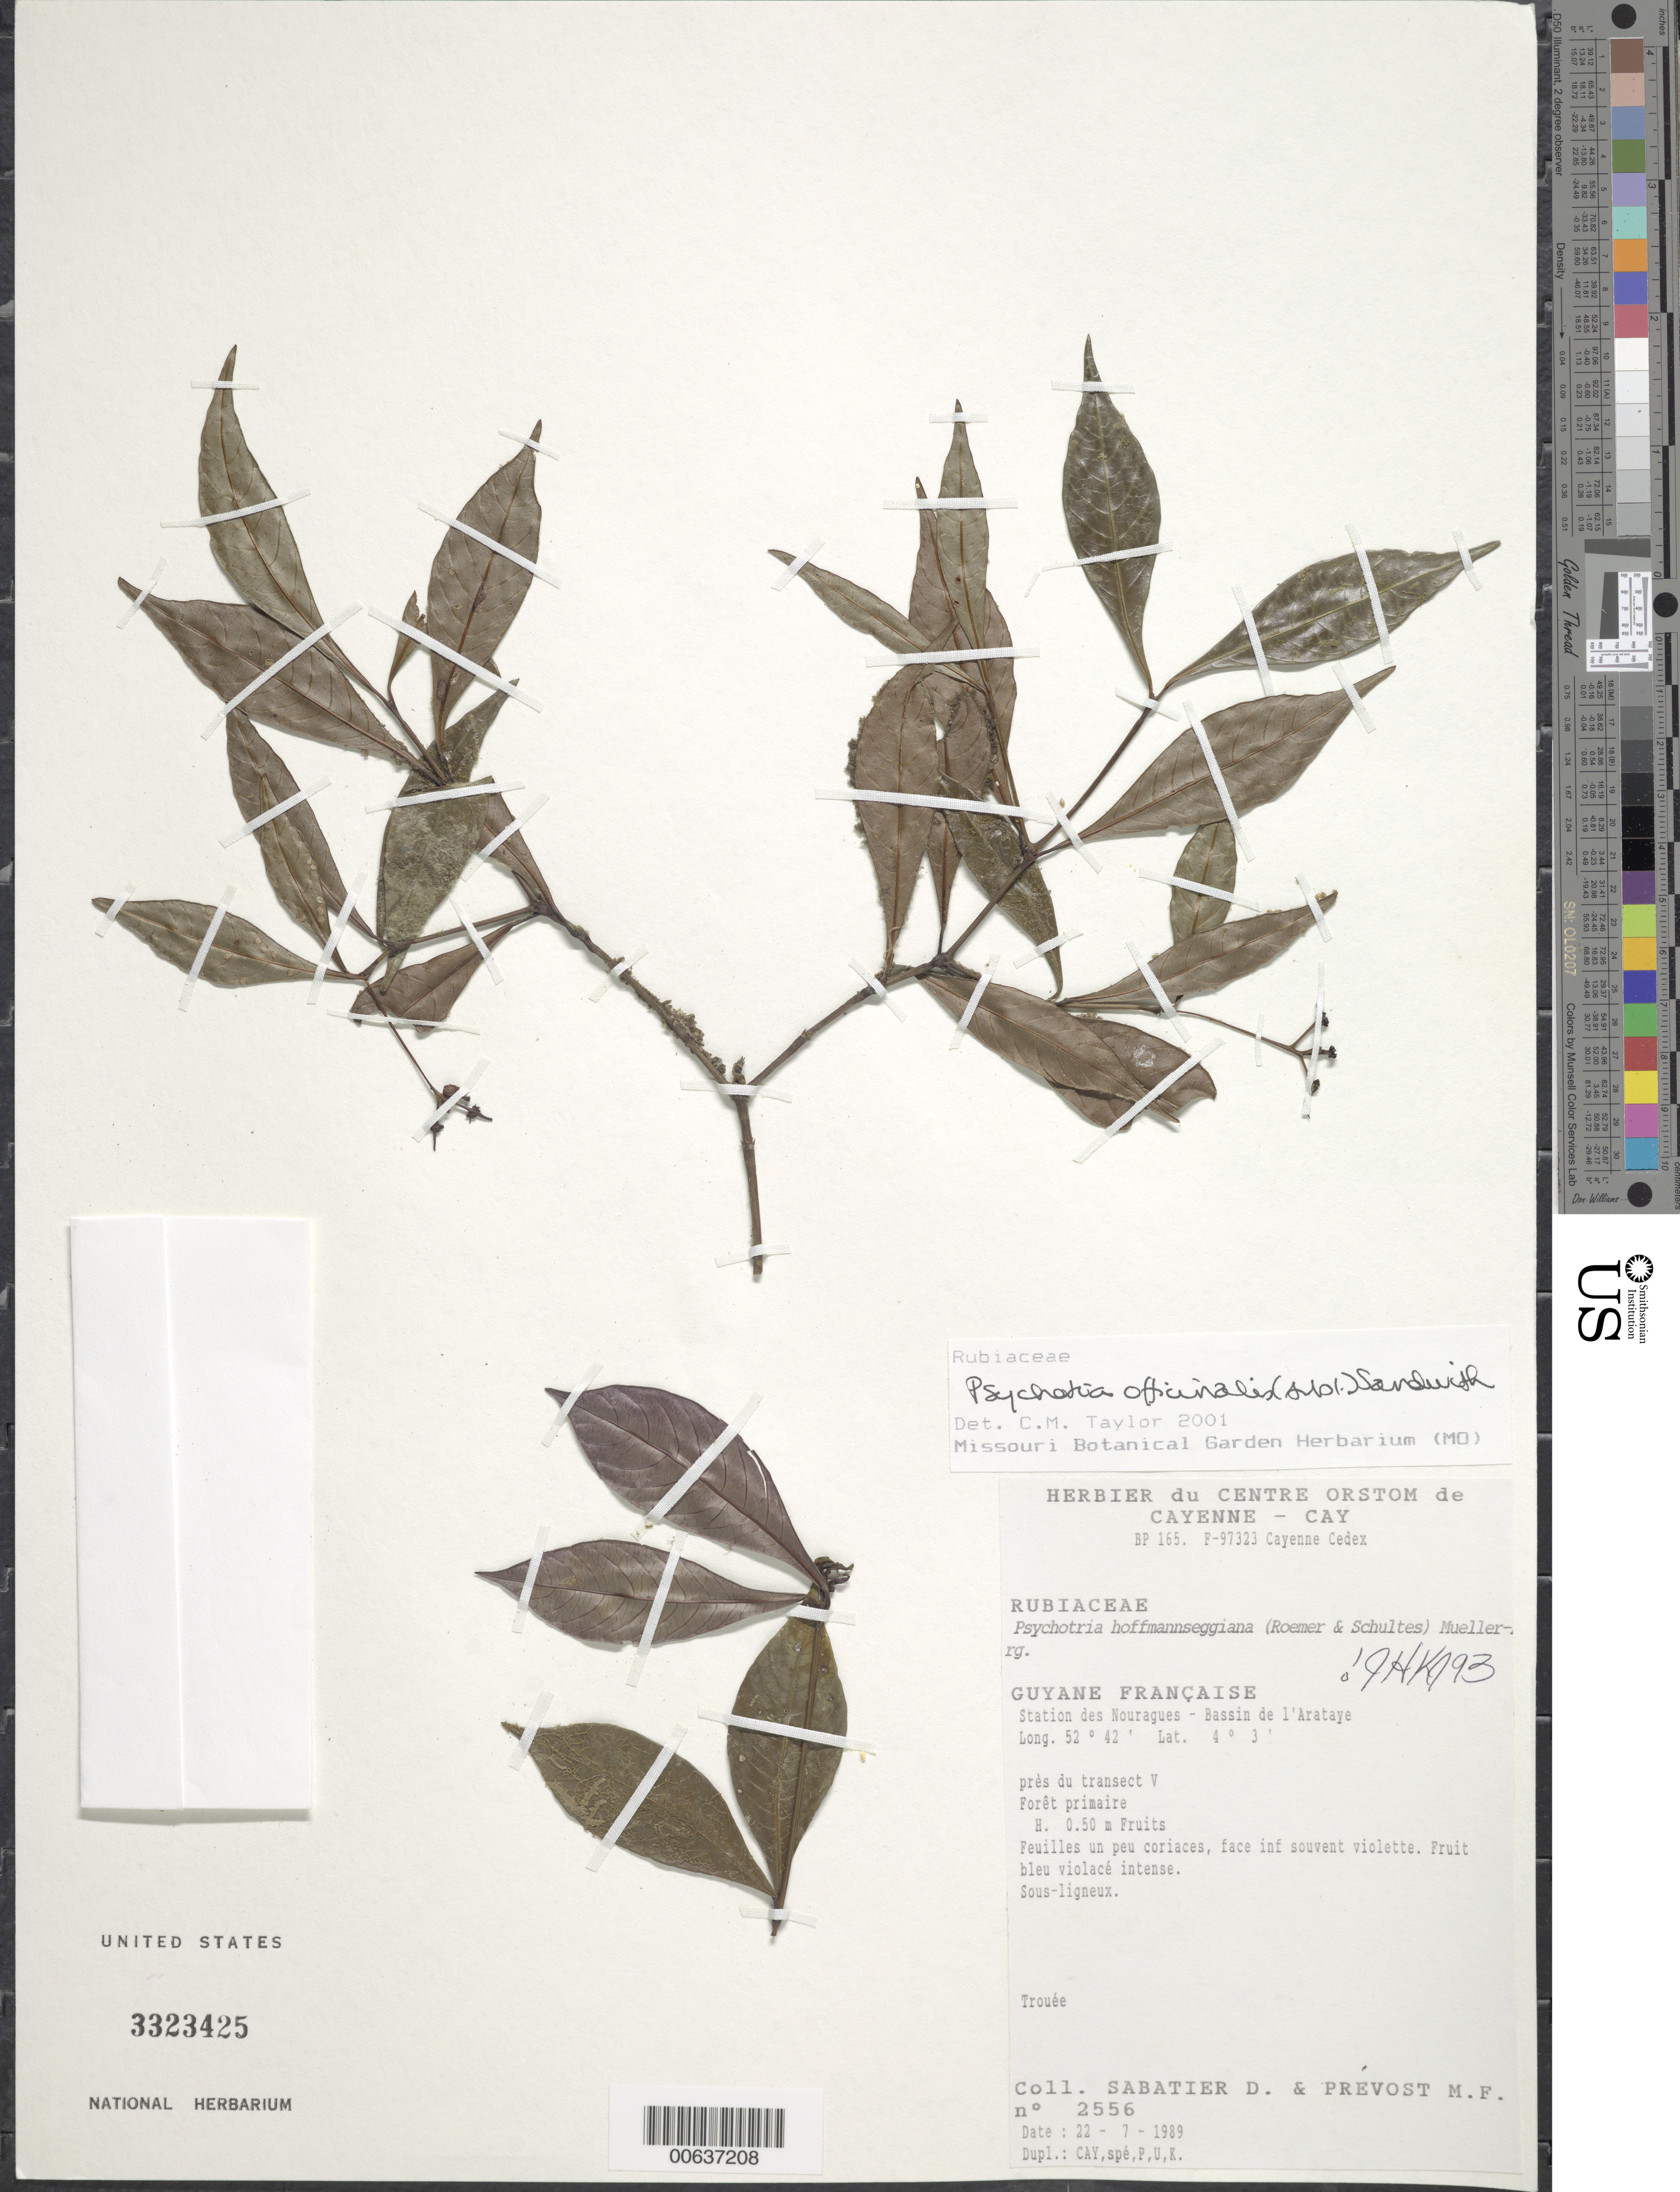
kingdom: Plantae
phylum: Tracheophyta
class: Magnoliopsida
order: Gentianales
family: Rubiaceae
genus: Palicourea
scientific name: Palicourea tenerior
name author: (Cham.) Delprete & J.H. Kirkbr.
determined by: Kirkbride, J. H., Jr.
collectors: D. Sabatier & M.-F. Prévost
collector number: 2556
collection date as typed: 22-Jul-89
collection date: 1989-07-22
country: French Guiana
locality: Station des Nouragues, Bassin de l'Approuague, Arataye; pres du transect V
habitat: Primary forest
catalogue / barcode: US 3323425